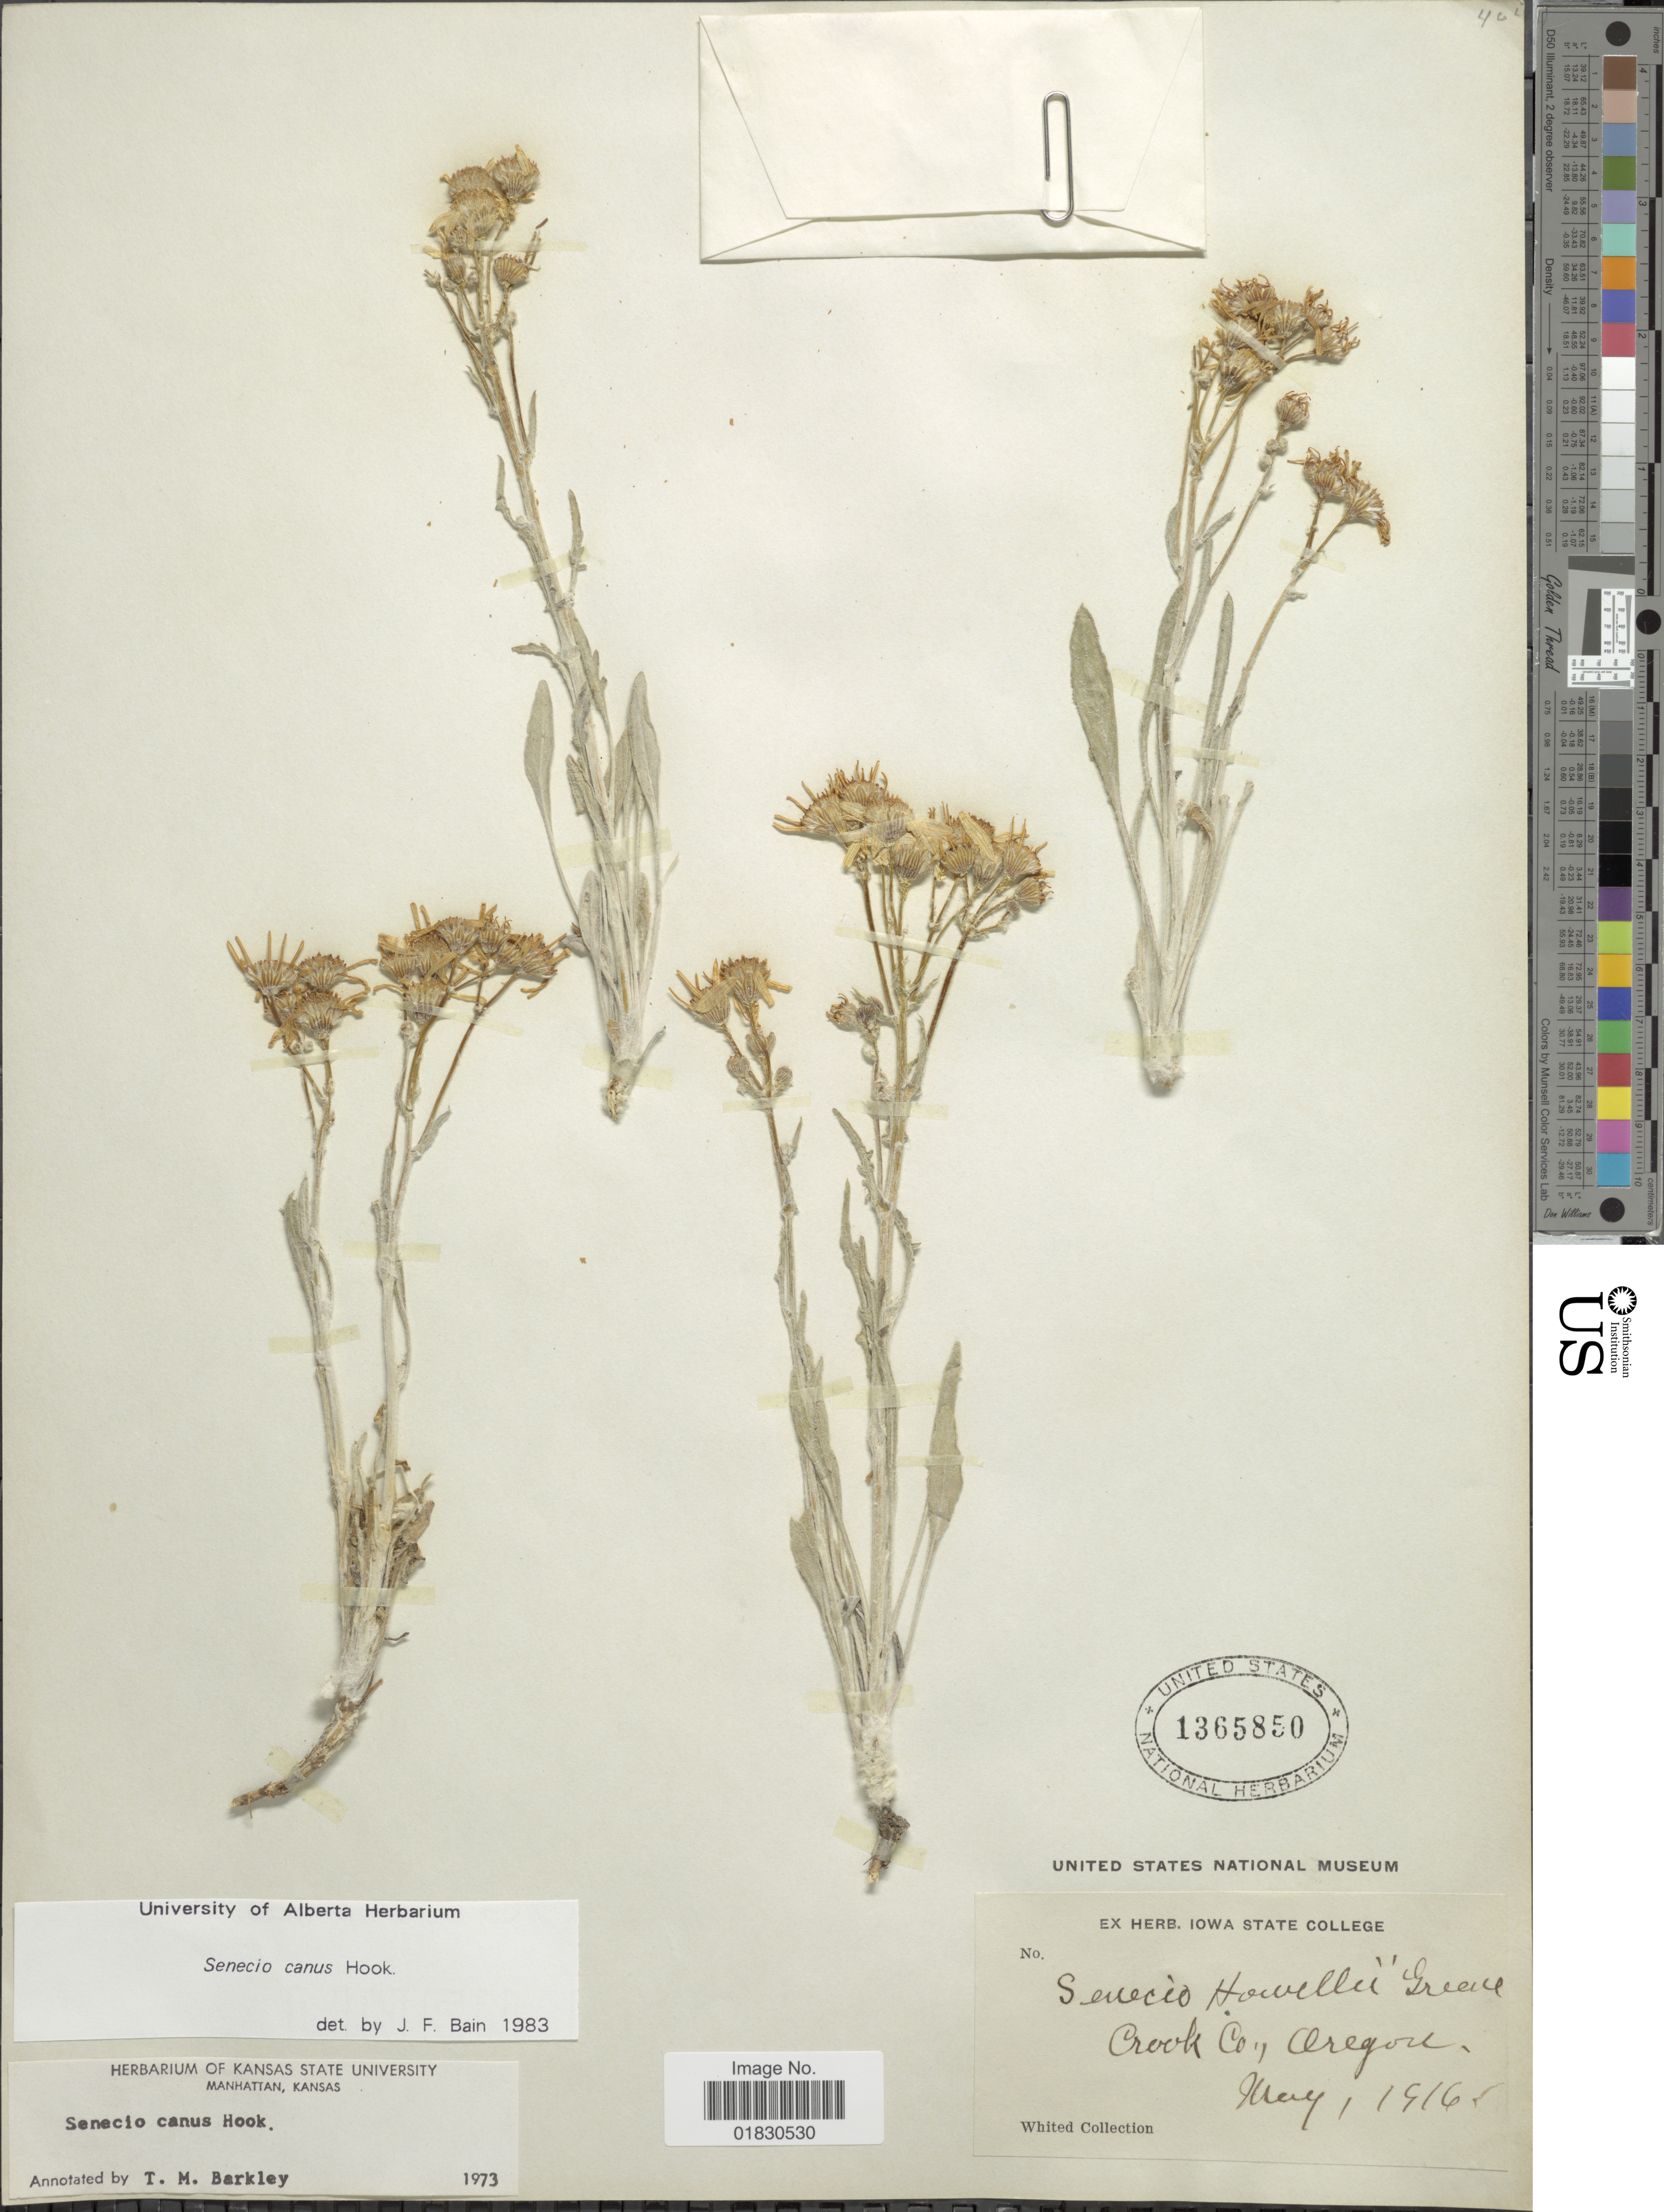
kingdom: Plantae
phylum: Tracheophyta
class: Magnoliopsida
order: Asterales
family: Asteraceae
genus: Packera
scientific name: Packera cana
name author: (Hook.) W.A. Weber & Á. Löve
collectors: Whited Collection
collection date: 1916-05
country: United States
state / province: Oregon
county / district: Crook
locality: Crook Co., Oregon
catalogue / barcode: US 1365850